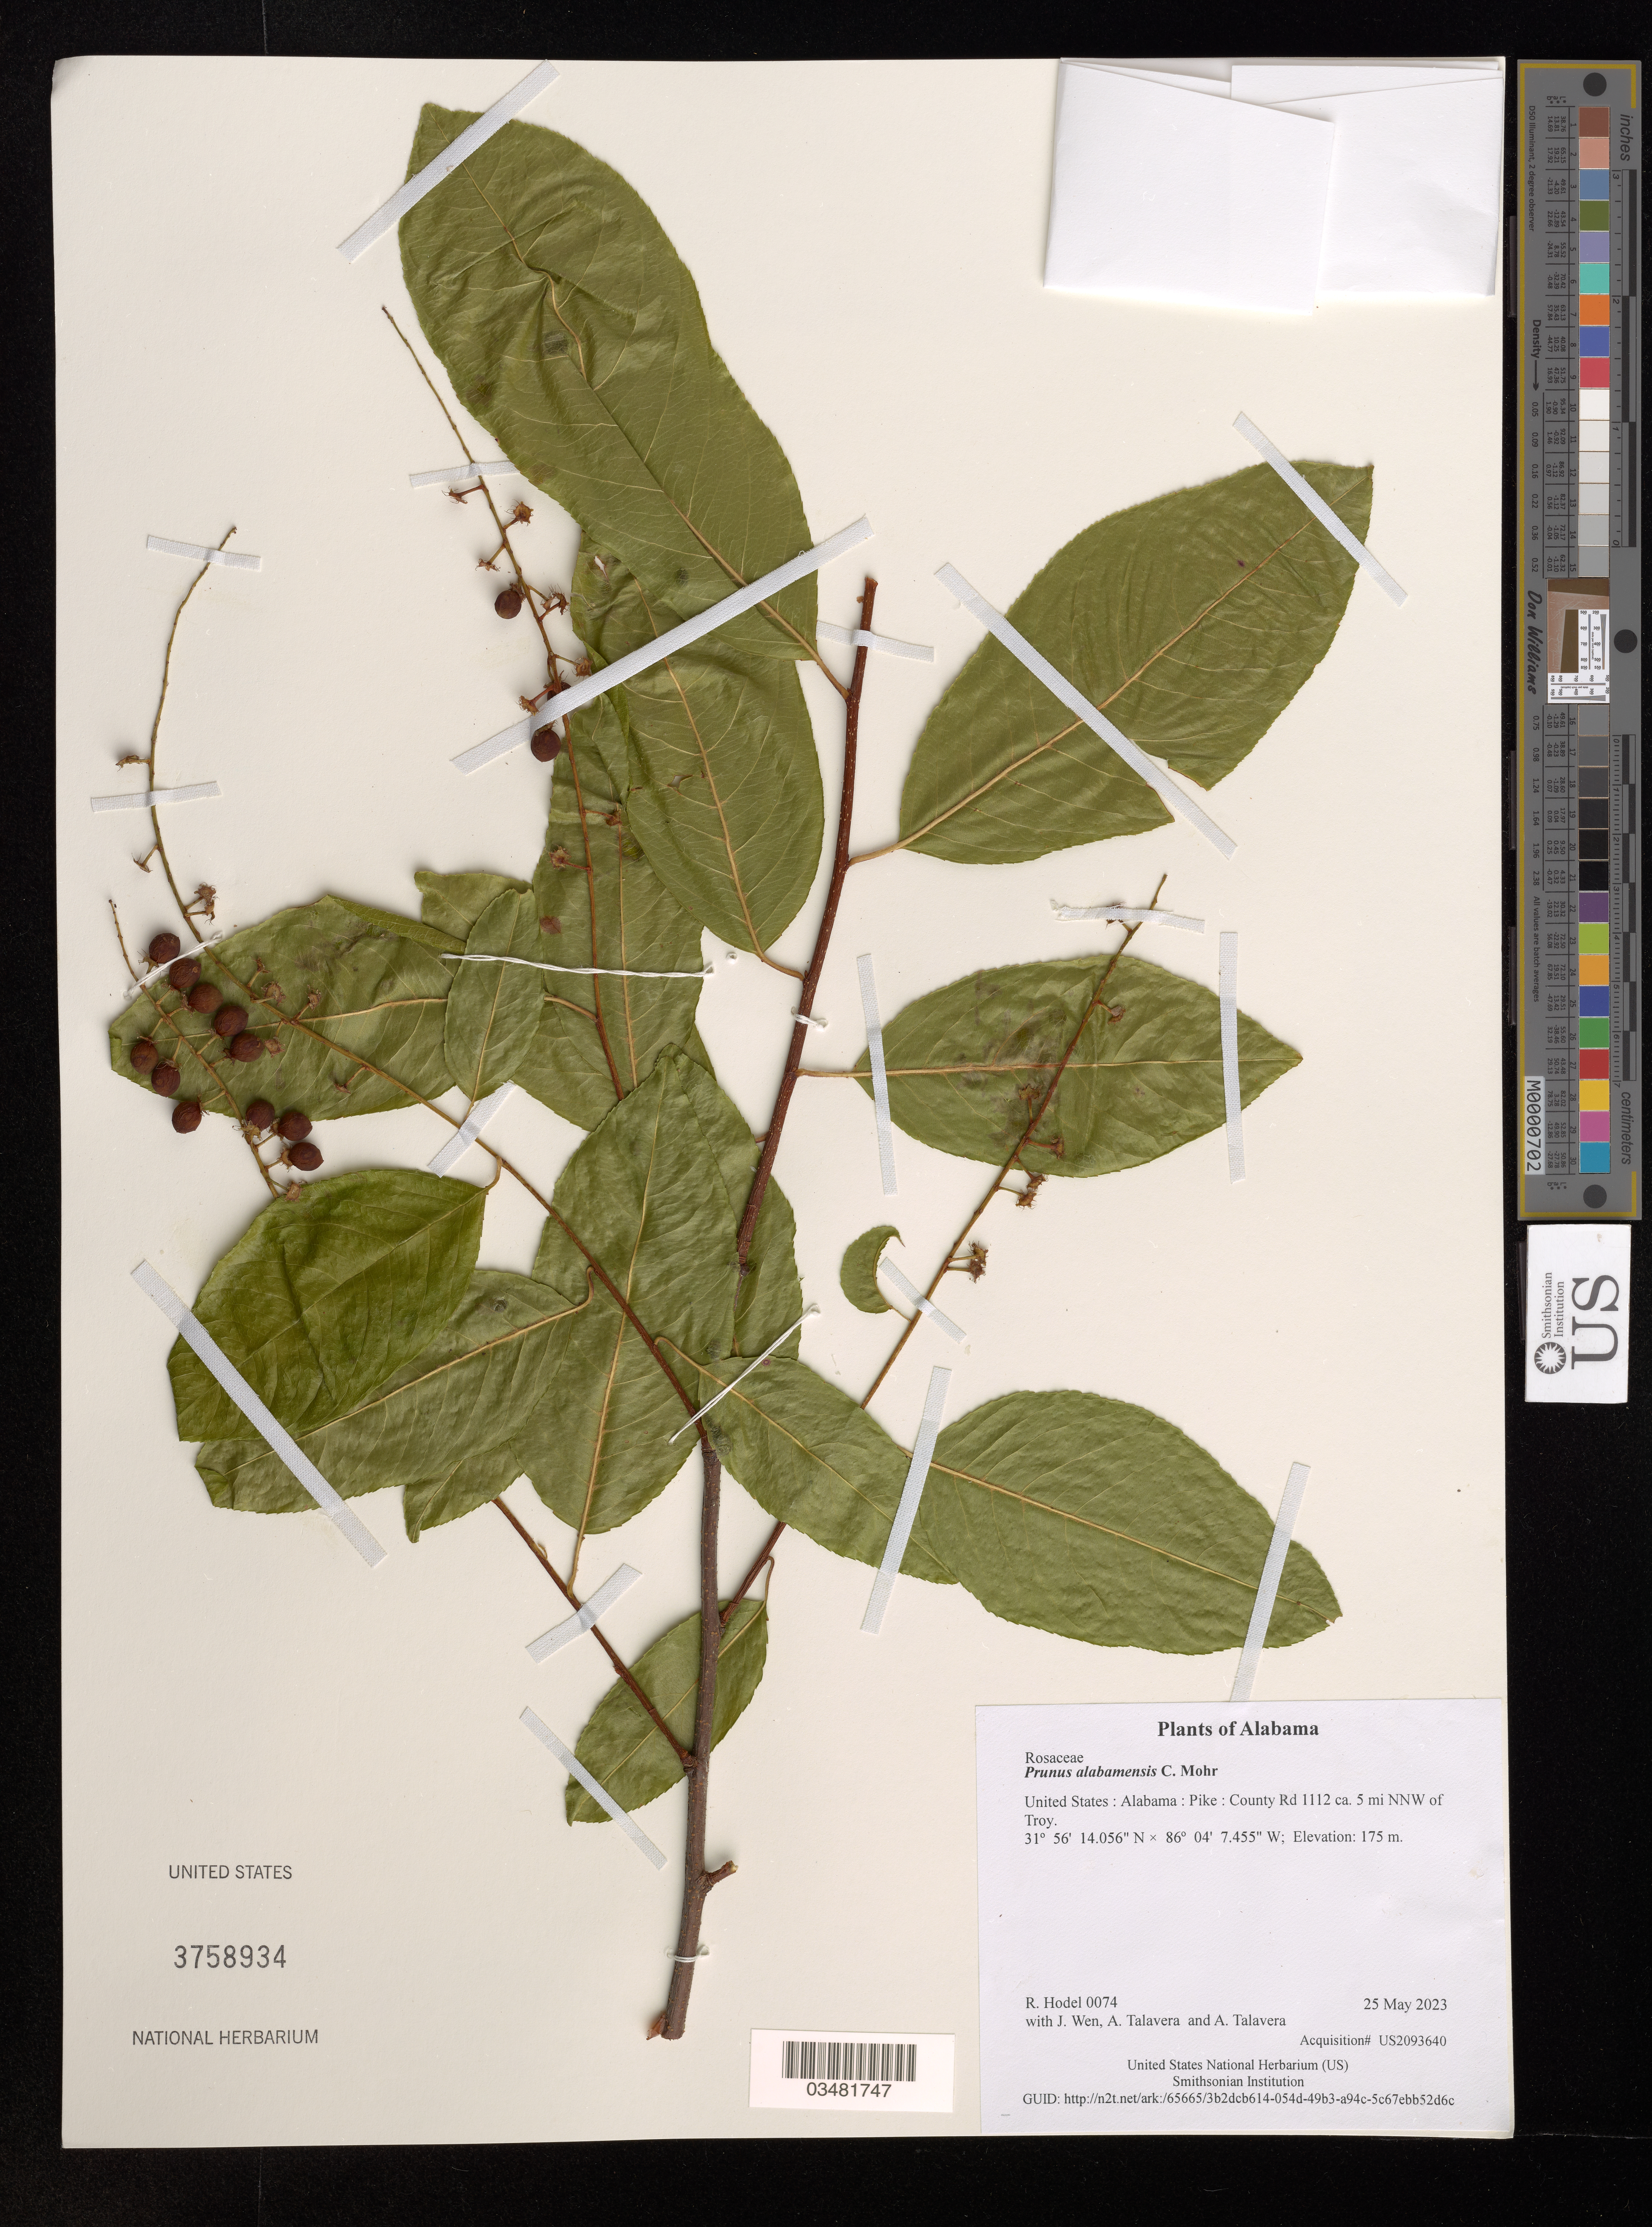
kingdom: Plantae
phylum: Tracheophyta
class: Magnoliopsida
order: Rosales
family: Rosaceae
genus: Prunus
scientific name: Prunus alabamensis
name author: C. Mohr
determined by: Hodel, Richard G. J.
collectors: R. Hodel, J. Wen, A. Talavera & A. Talavera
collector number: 0074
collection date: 2023-05-25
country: United States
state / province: Alabama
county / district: Pike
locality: County Rd 1112 ca. 5 mi NNW of Troy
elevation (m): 175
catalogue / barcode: US 3758934